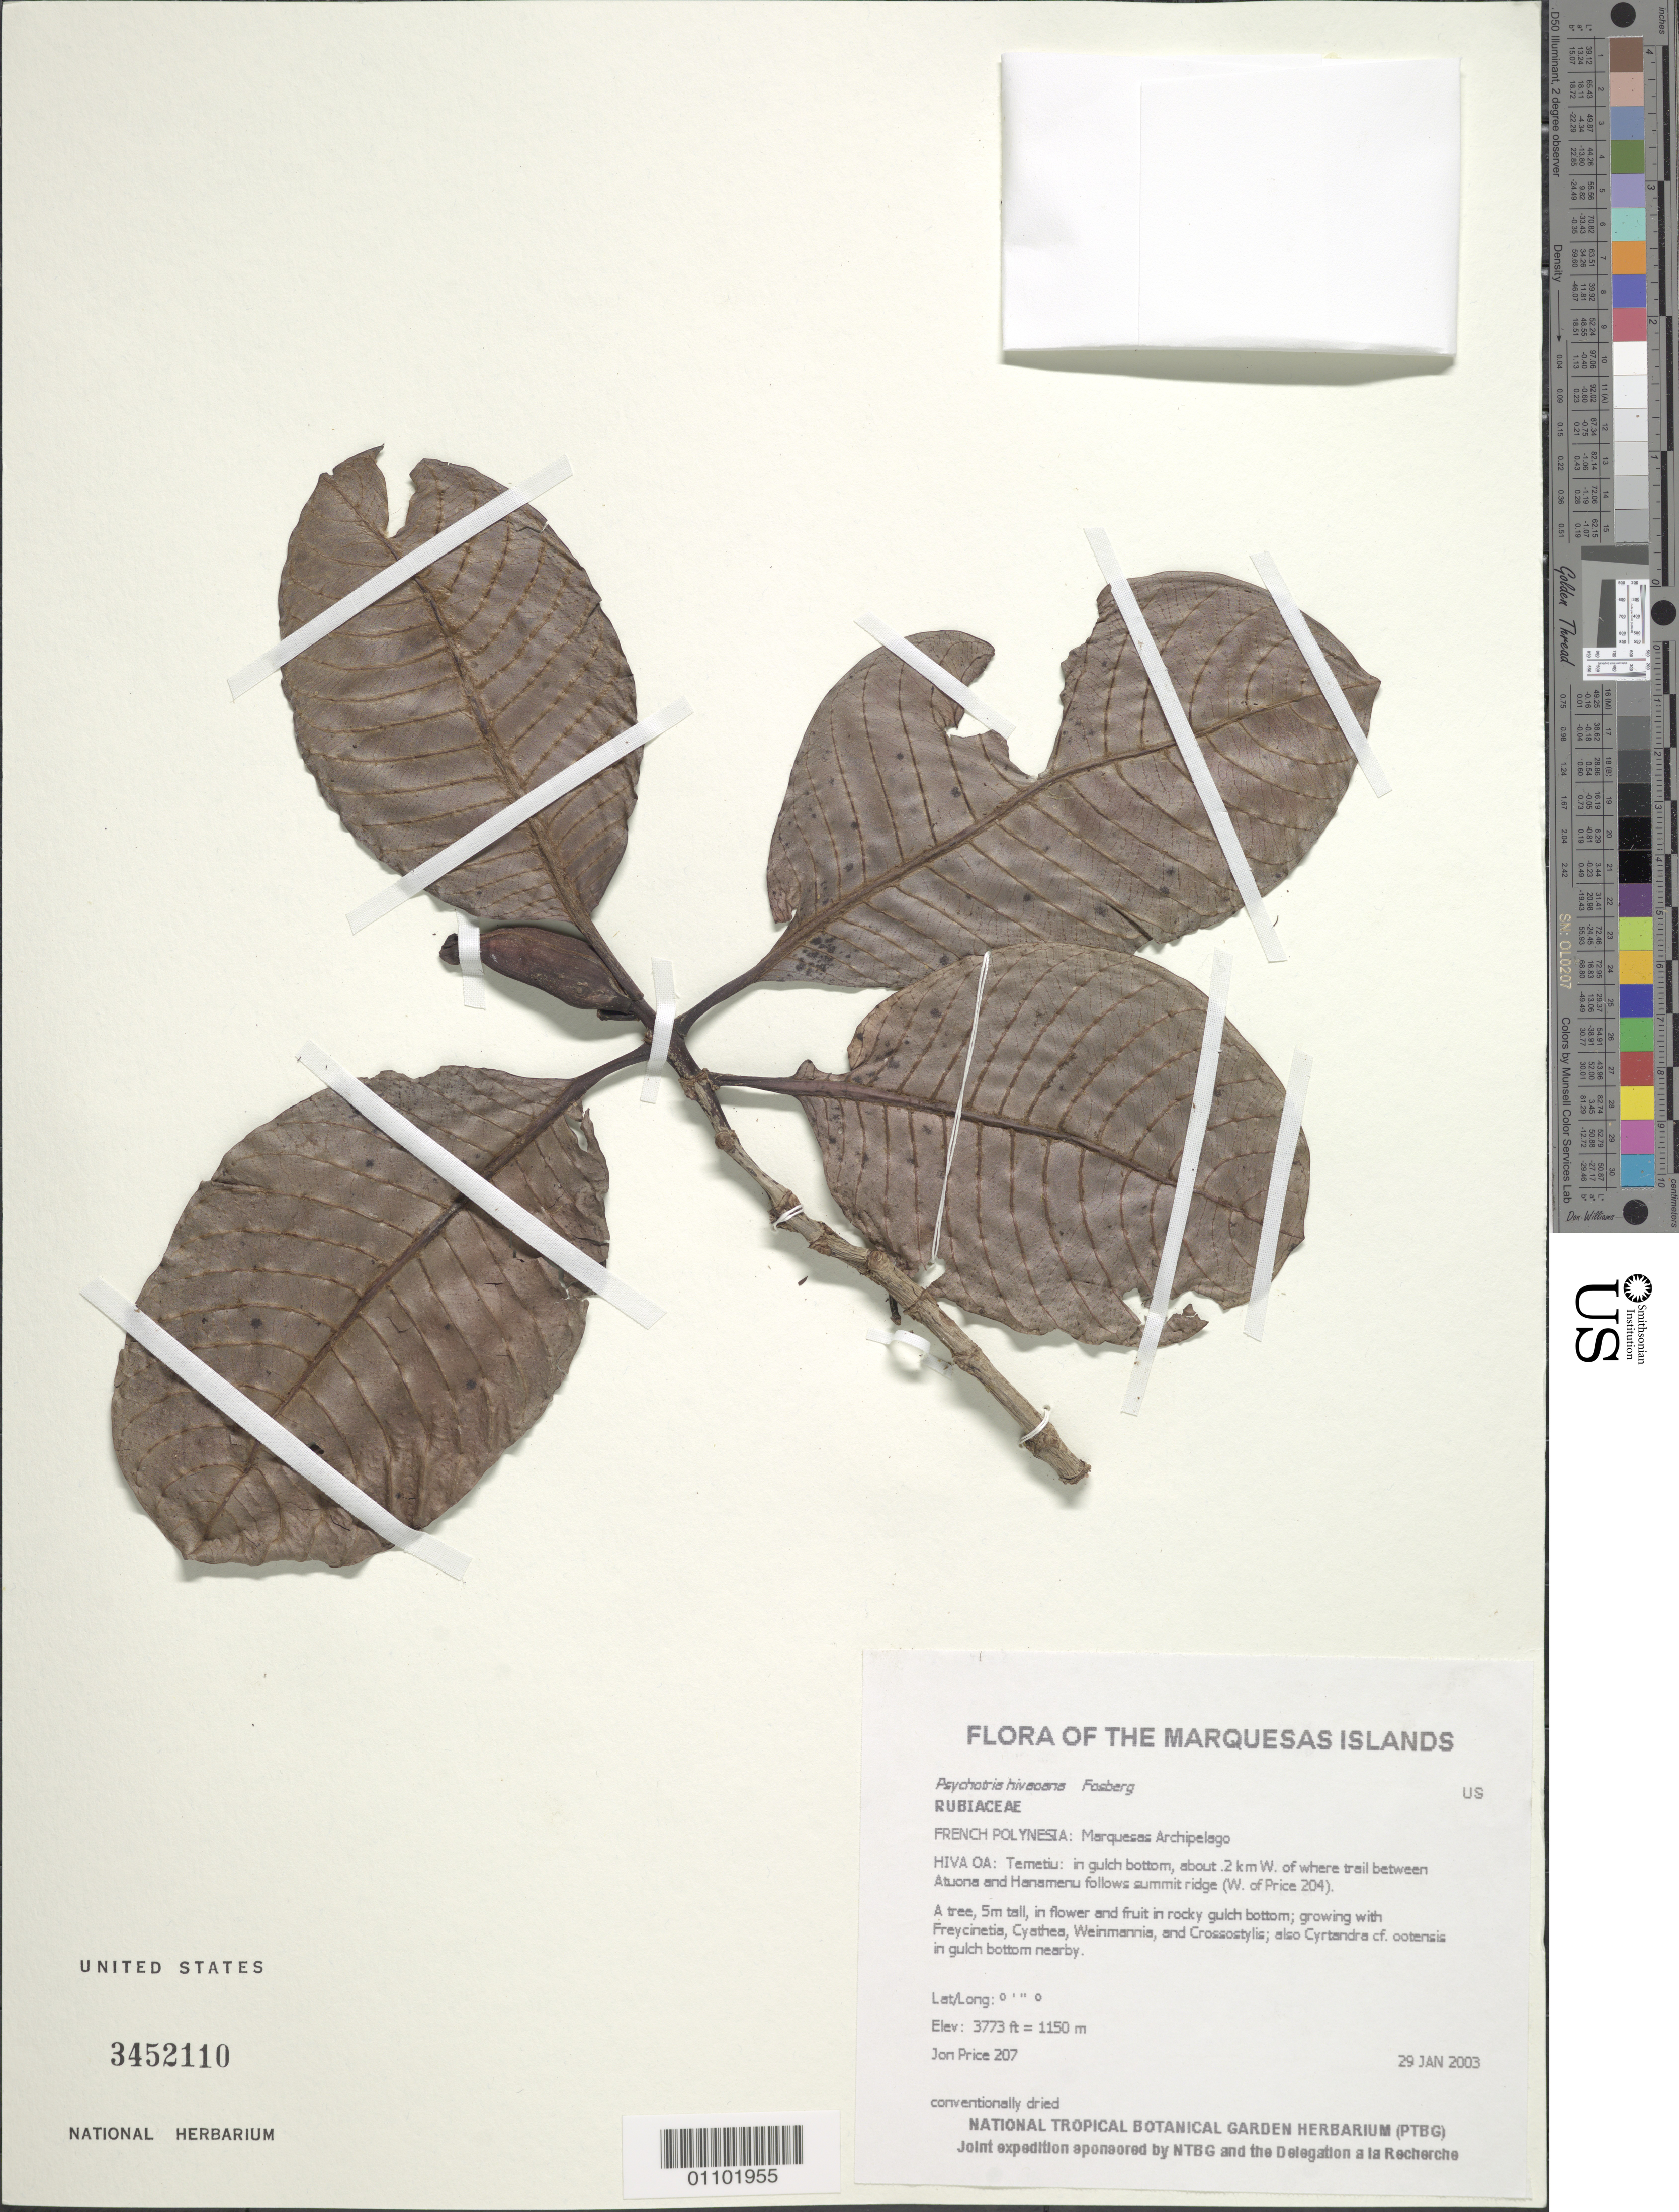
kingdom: Plantae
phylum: Tracheophyta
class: Magnoliopsida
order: Gentianales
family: Rubiaceae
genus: Psychotria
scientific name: Psychotria hivaoana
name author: Fosberg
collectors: J. Price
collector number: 207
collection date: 2003-01-29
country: French Polynesia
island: Hiva Oa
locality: Temetiu: in gulch bottom, about .2 km W. of where trail between Atuona and Hanamenu follows summit ridge (W. of Price 204)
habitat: In rocky gulch bottom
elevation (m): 1150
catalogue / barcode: US 3452110